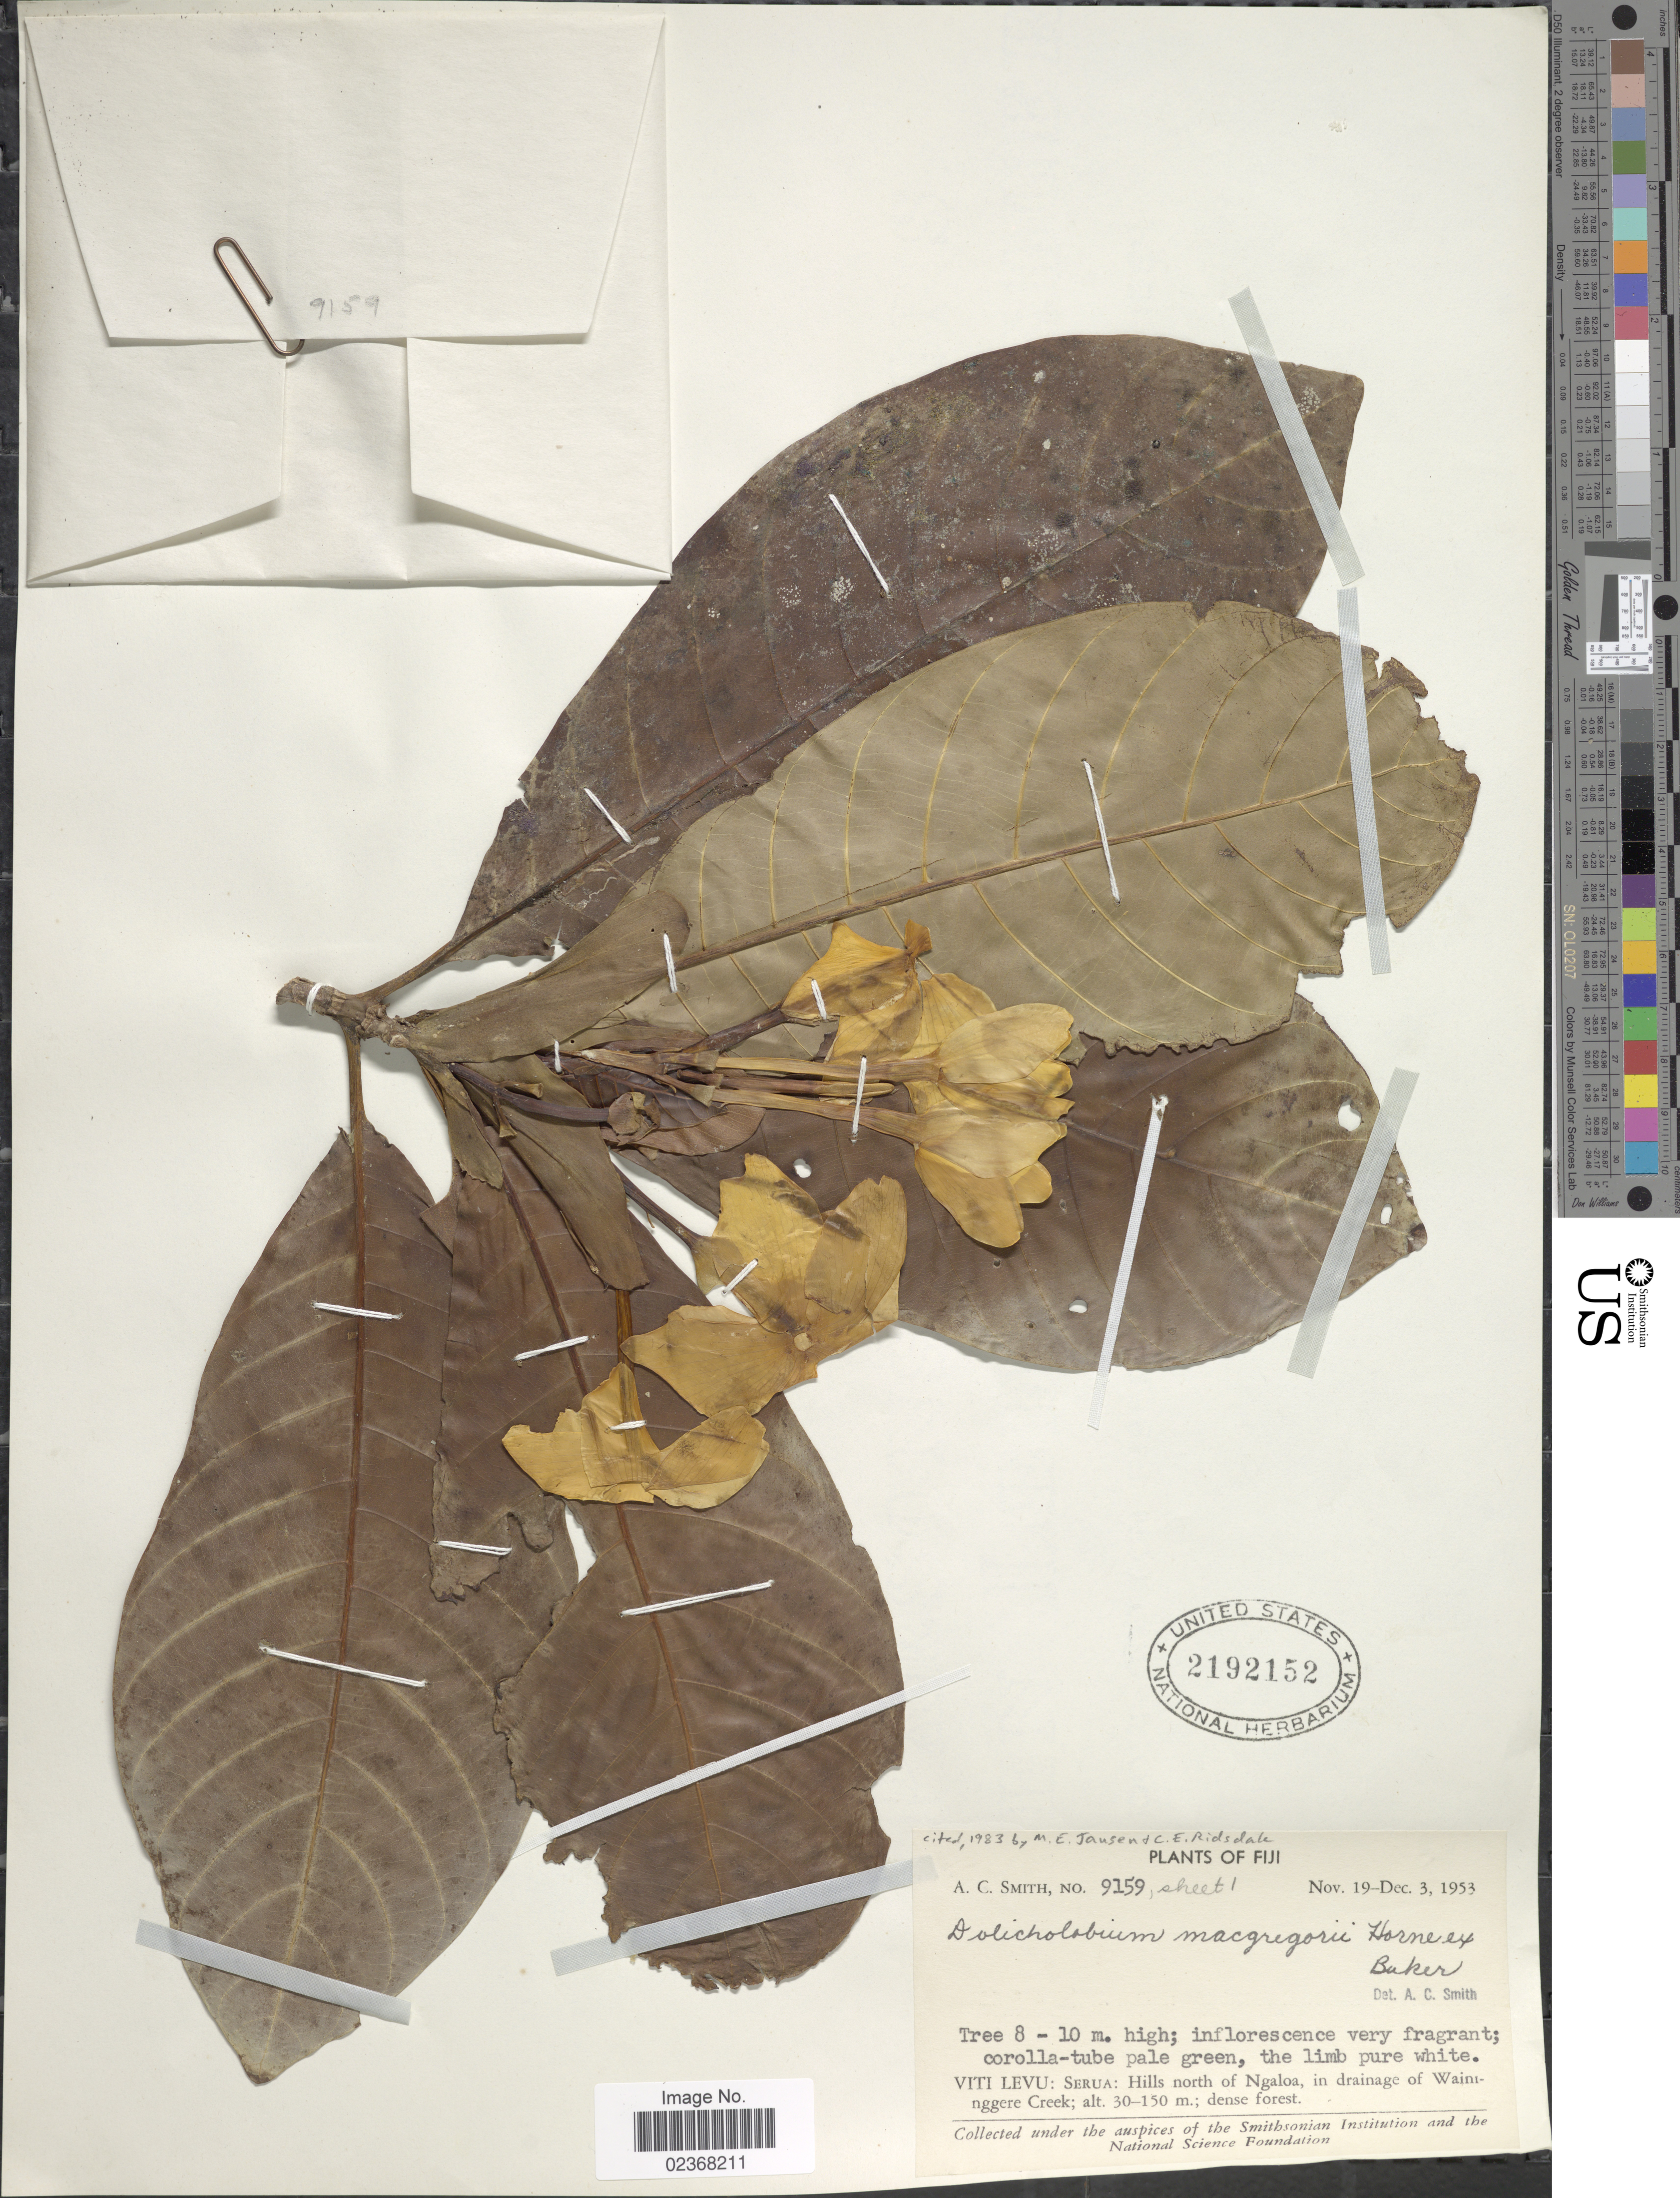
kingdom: Plantae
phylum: Tracheophyta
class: Magnoliopsida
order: Gentianales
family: Rubiaceae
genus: Dolicholobium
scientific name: Dolicholobium macgregorii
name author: Horne ex Baker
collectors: A. C. Smith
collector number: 9159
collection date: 1953-11-19/1953-12-03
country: Fiji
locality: Viti Levu: Serua: Hills north of Ngaloa, in drainage of Waininggere Creek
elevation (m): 30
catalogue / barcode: US 2192152